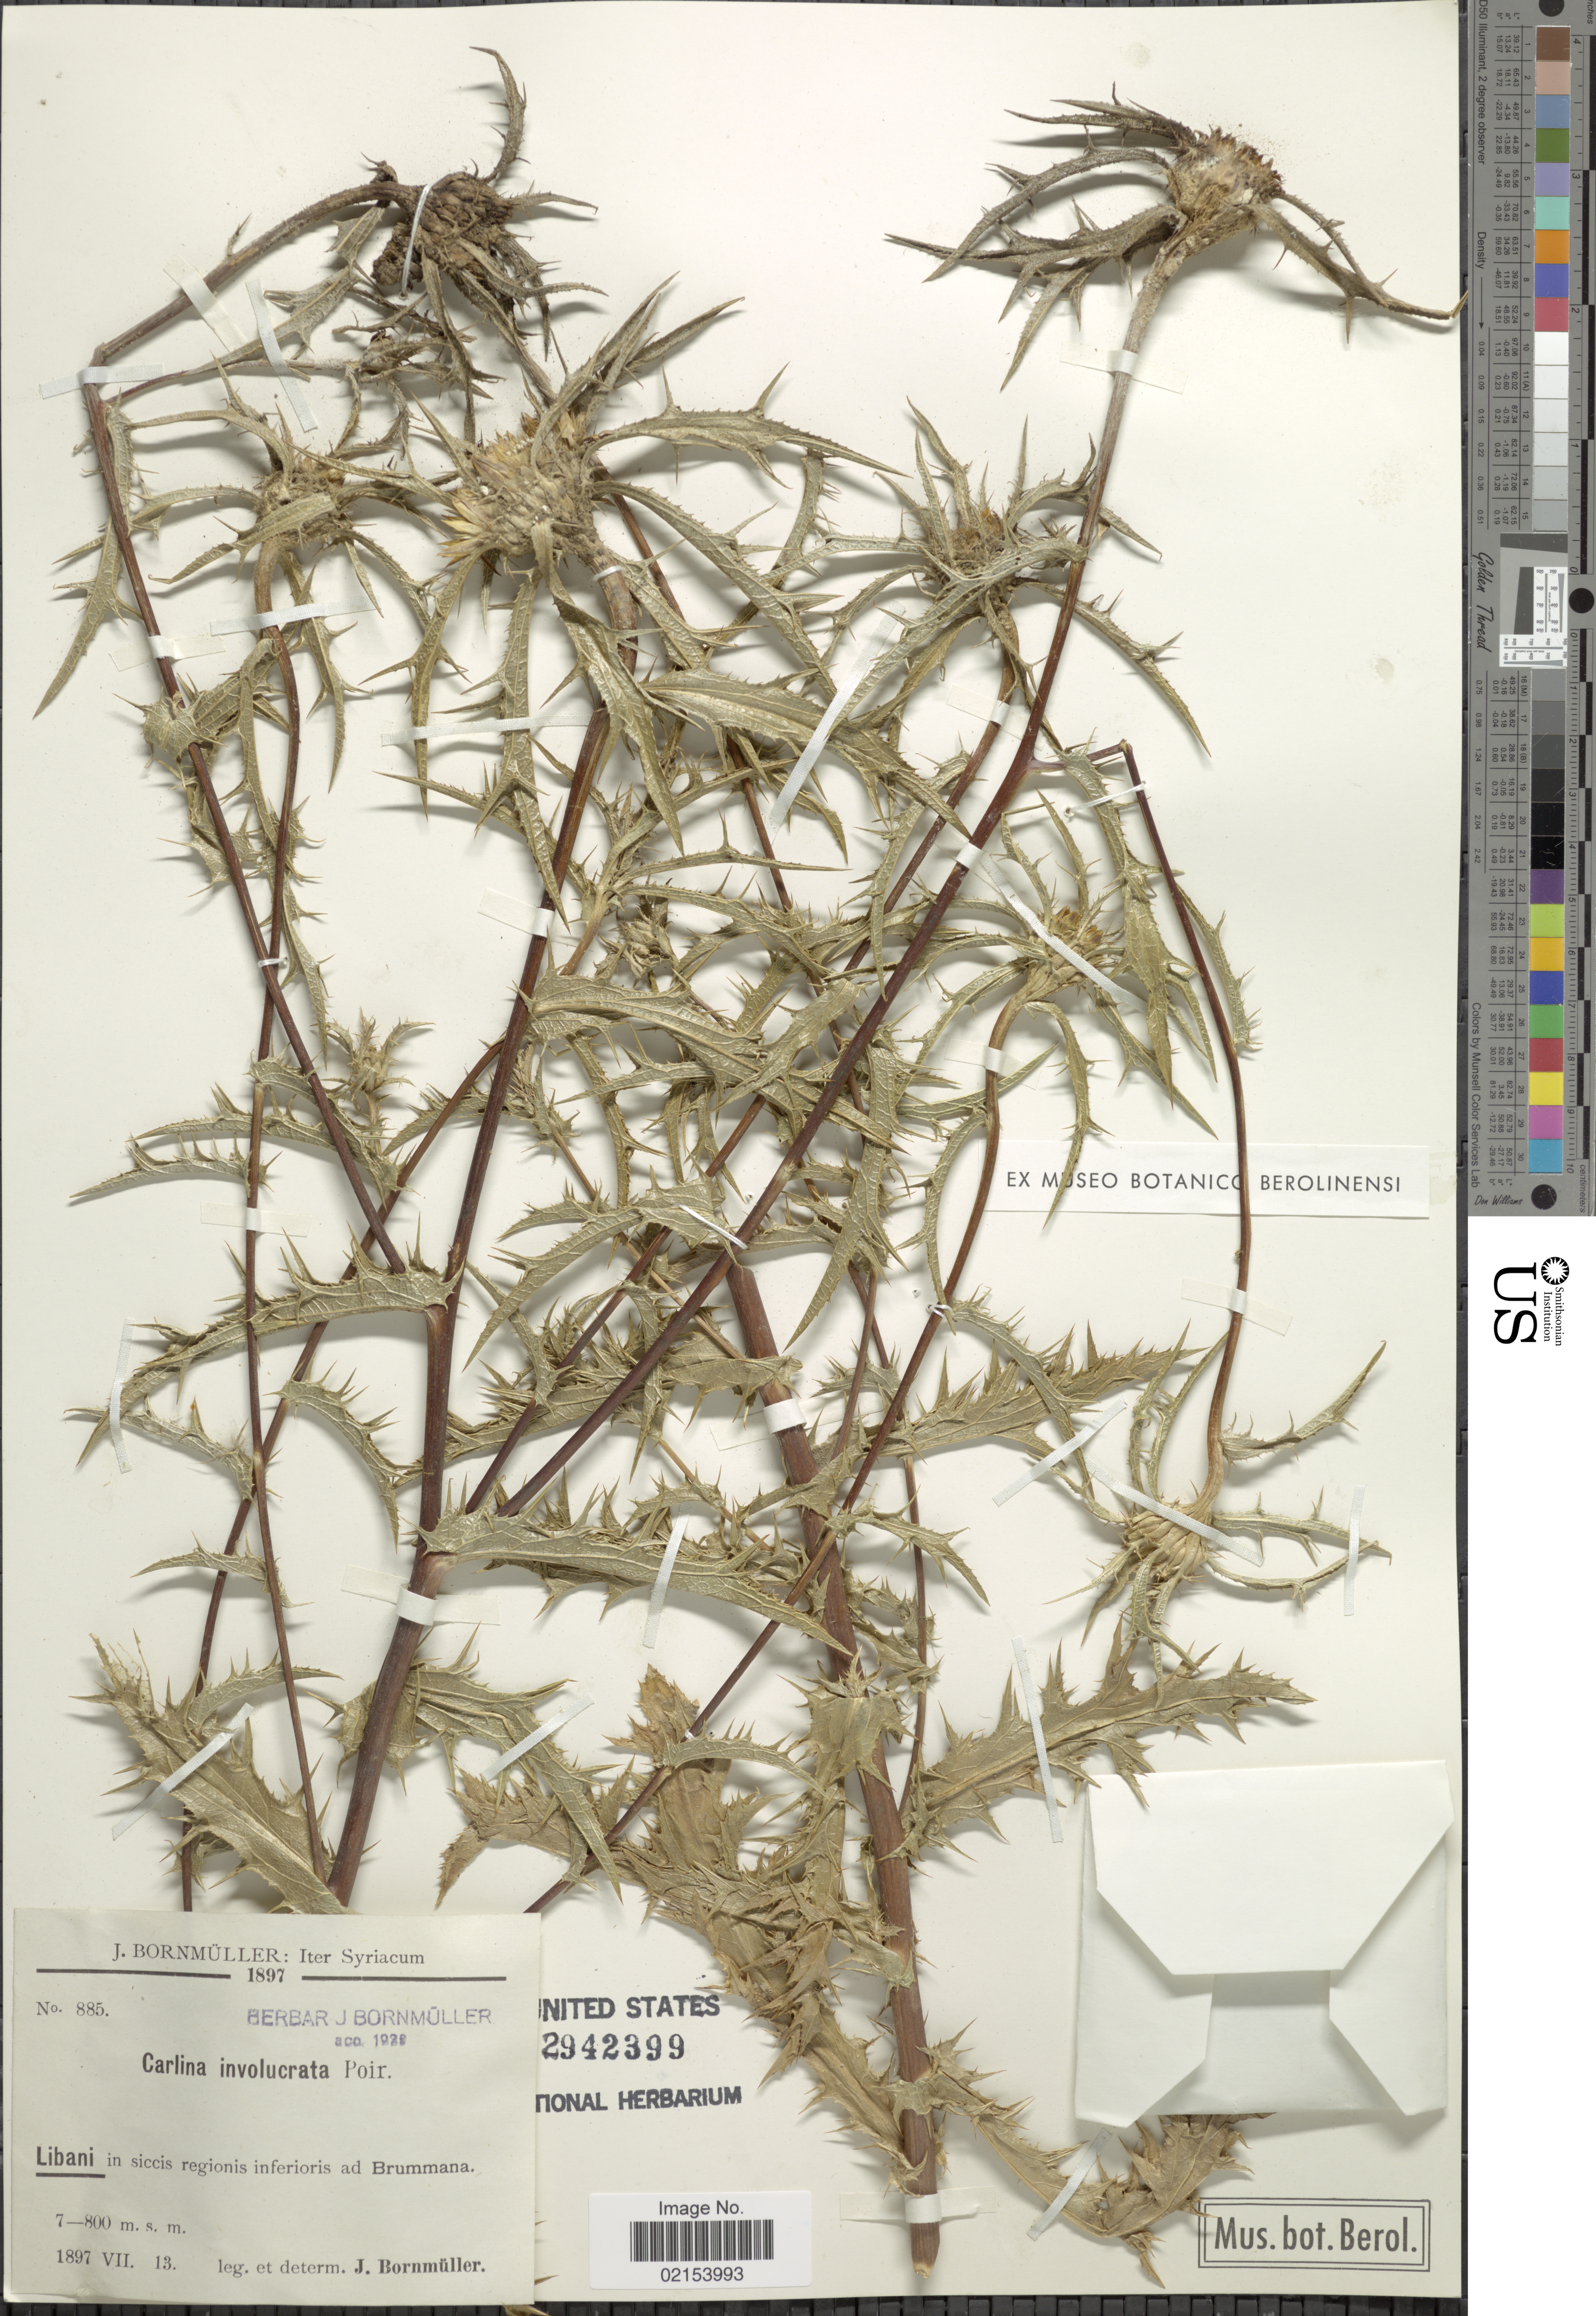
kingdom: Plantae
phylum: Tracheophyta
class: Magnoliopsida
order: Asterales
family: Asteraceae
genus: Carlina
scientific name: Carlina involucrata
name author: Poir.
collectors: J. Bornmüller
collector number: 885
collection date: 1897-07-13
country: Syria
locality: Syriacum. Libani ad Brummana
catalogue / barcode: US 2942399